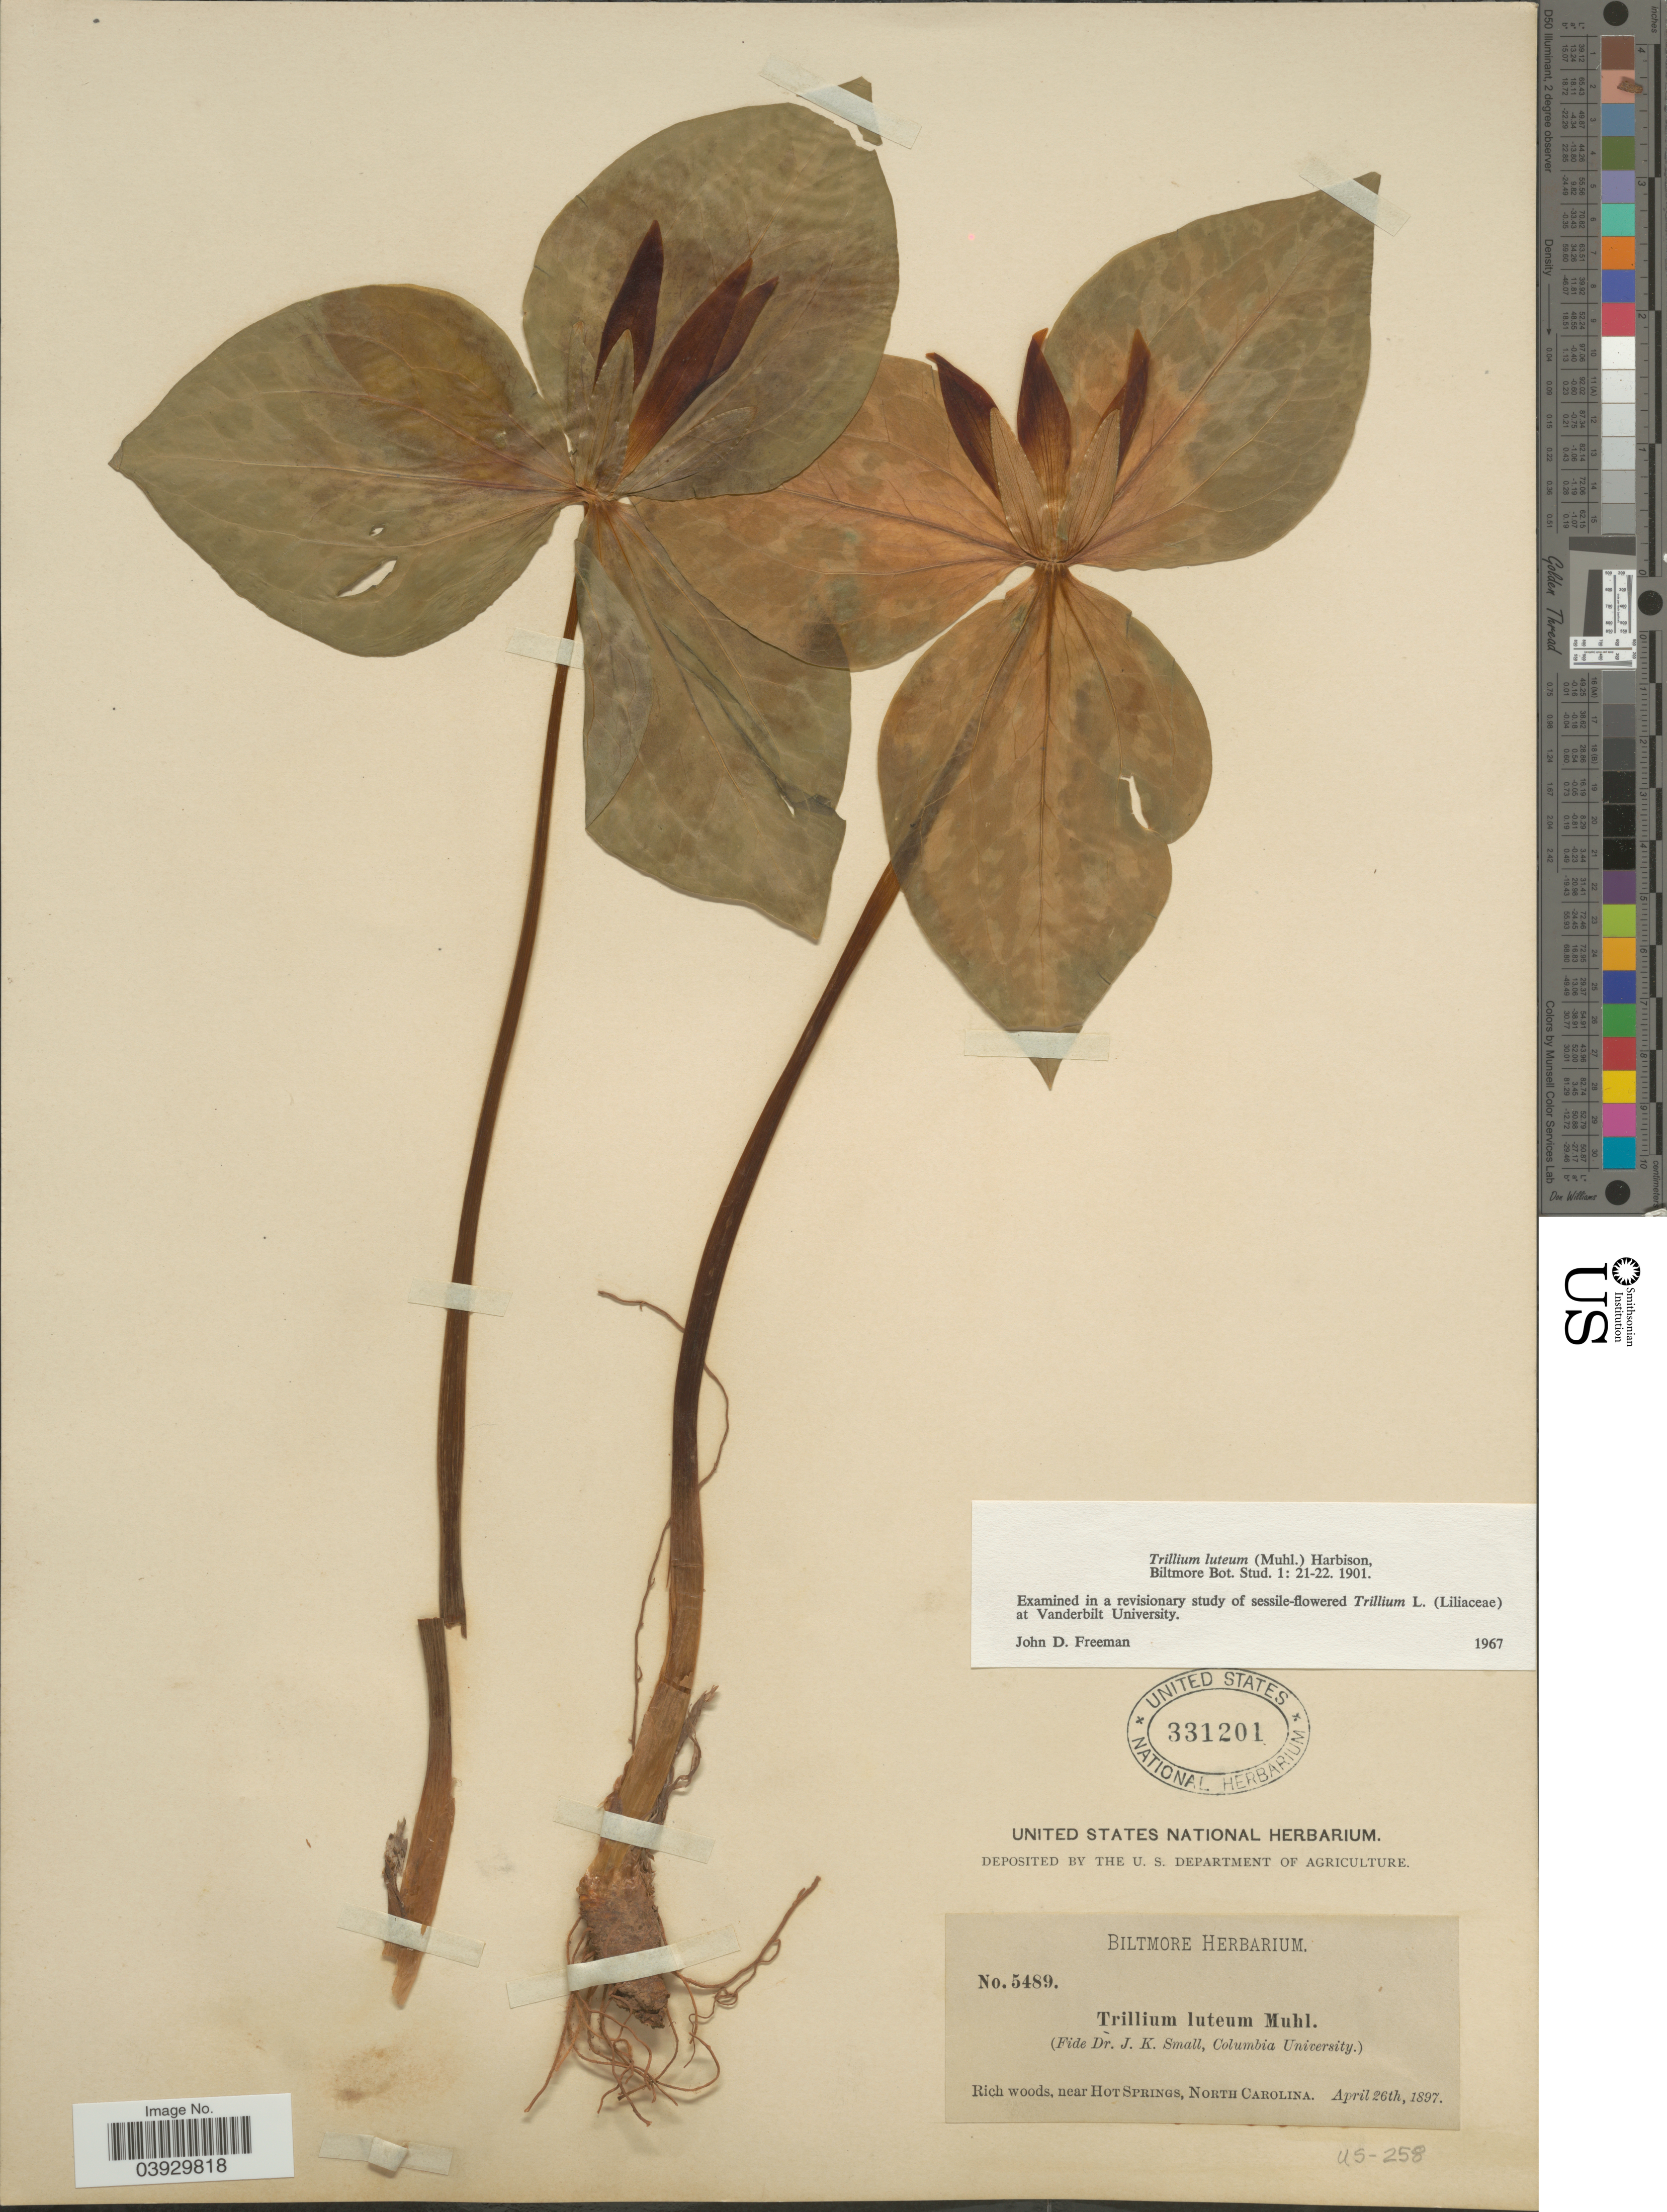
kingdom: Plantae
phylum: Tracheophyta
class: Liliopsida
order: Liliales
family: Melanthiaceae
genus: Trillium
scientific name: Trillium luteum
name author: Harb.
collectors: ex herb. Biltmore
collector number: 5489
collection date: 1897-04-26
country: United States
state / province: North Carolina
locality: Near Hot Springs.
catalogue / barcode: US 331201